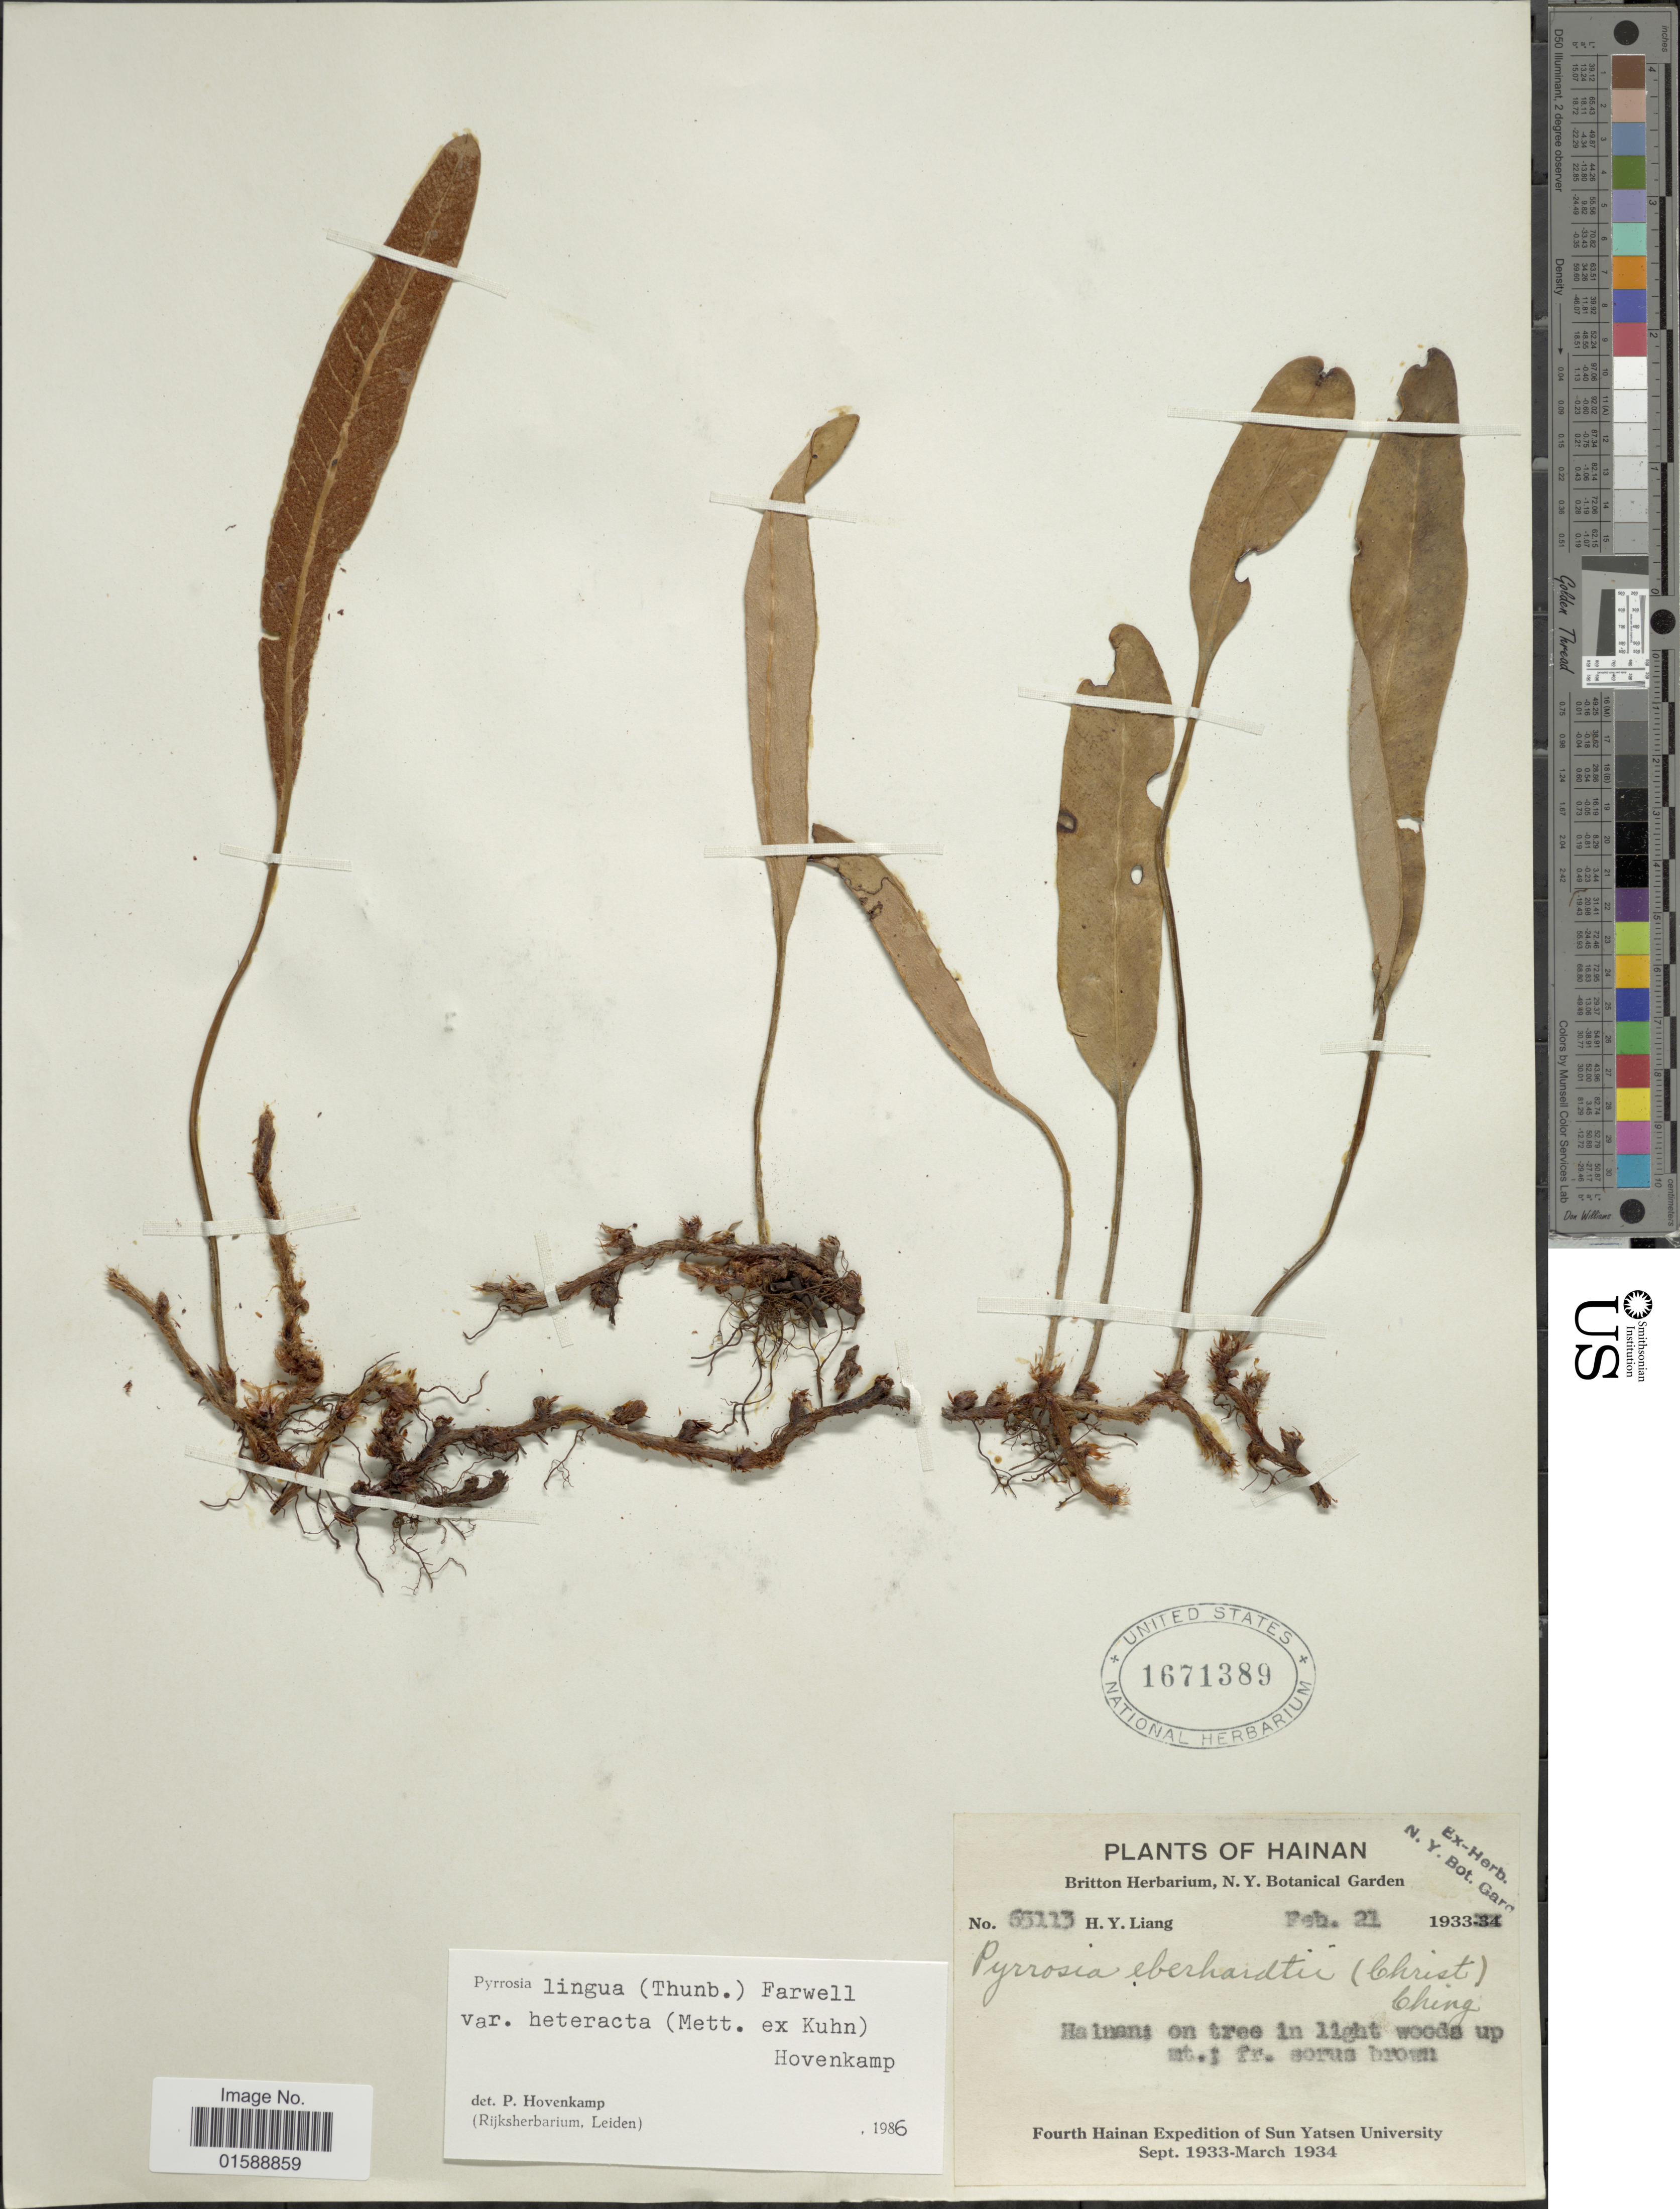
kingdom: Plantae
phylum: Tracheophyta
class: Polypodiopsida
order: Polypodiales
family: Polypodiaceae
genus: Pyrrosia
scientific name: Pyrrosia heteractis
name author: (Mett. ex Kuhn) Ching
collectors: H. Y. Liang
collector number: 65113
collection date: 1933-02-21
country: China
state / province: Hainan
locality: On tree in light woods up mt.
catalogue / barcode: US 1671389